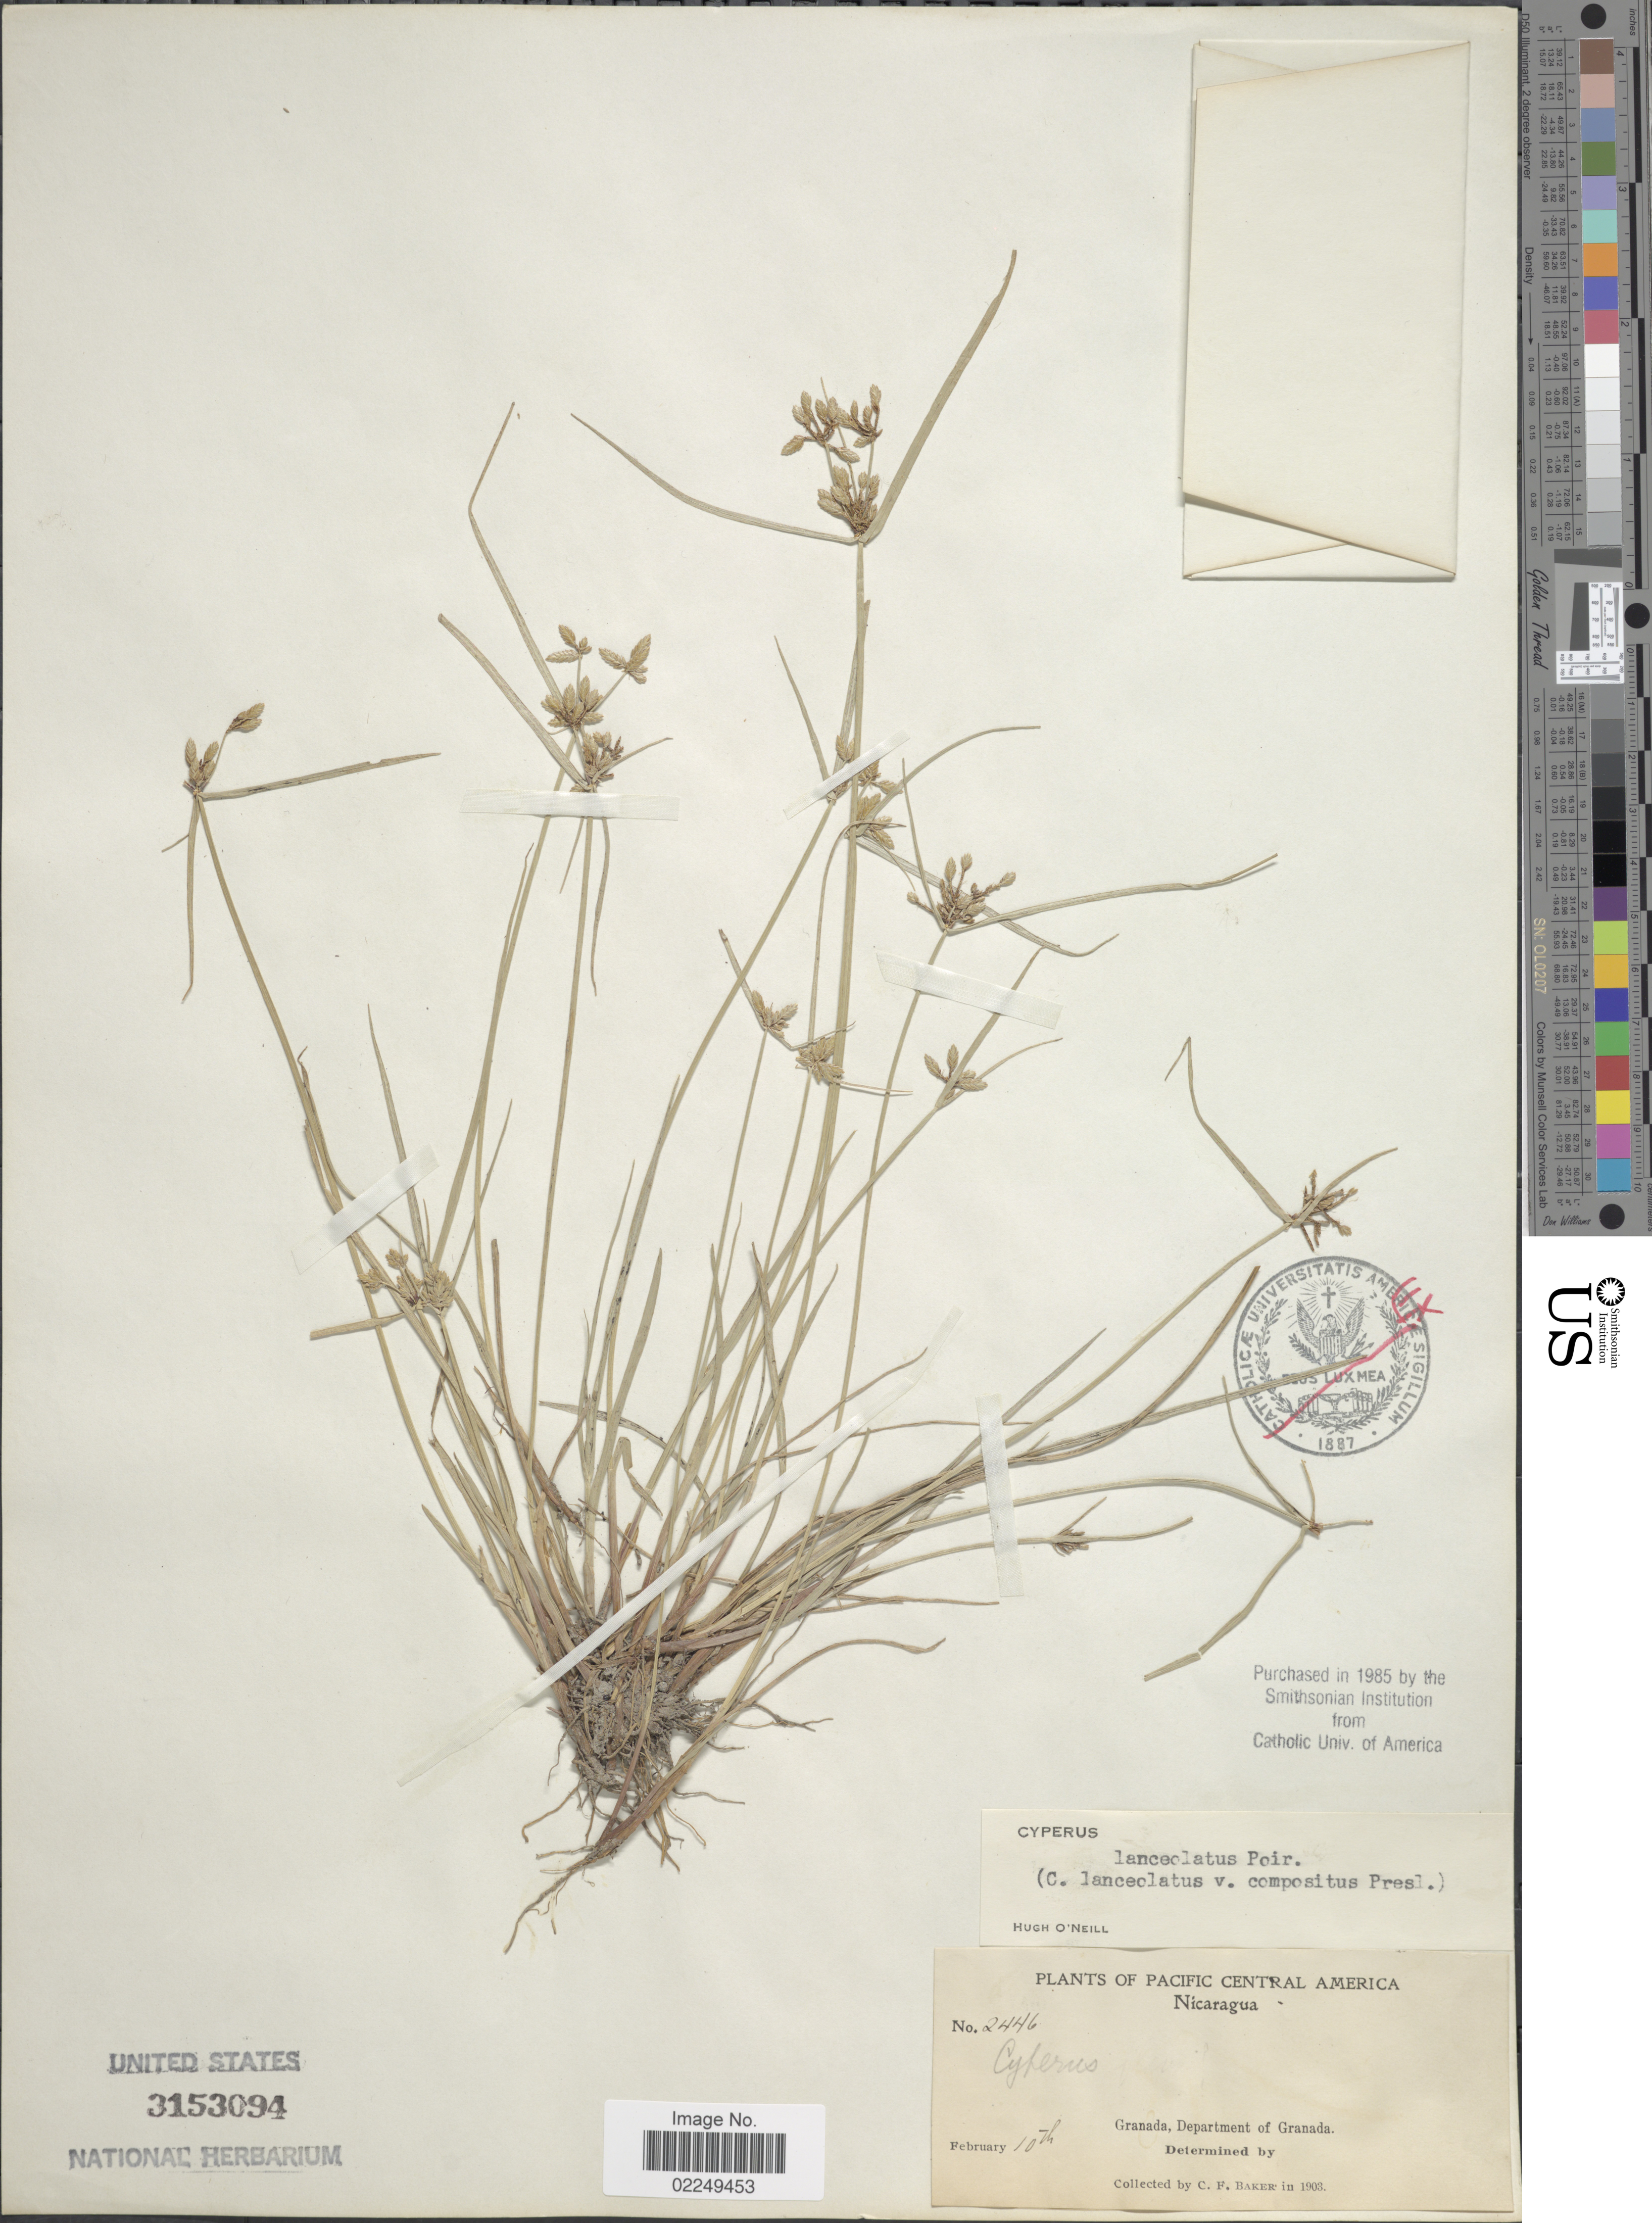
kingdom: Plantae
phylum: Tracheophyta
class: Liliopsida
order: Poales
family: Cyperaceae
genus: Cyperus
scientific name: Cyperus lanceolatus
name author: Poir.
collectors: C. F. Baker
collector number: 2446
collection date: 1903-02-10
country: Nicaragua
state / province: Granada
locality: Pacific Central America, Nicaragua, Granada, Department of Granada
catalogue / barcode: US 3153094